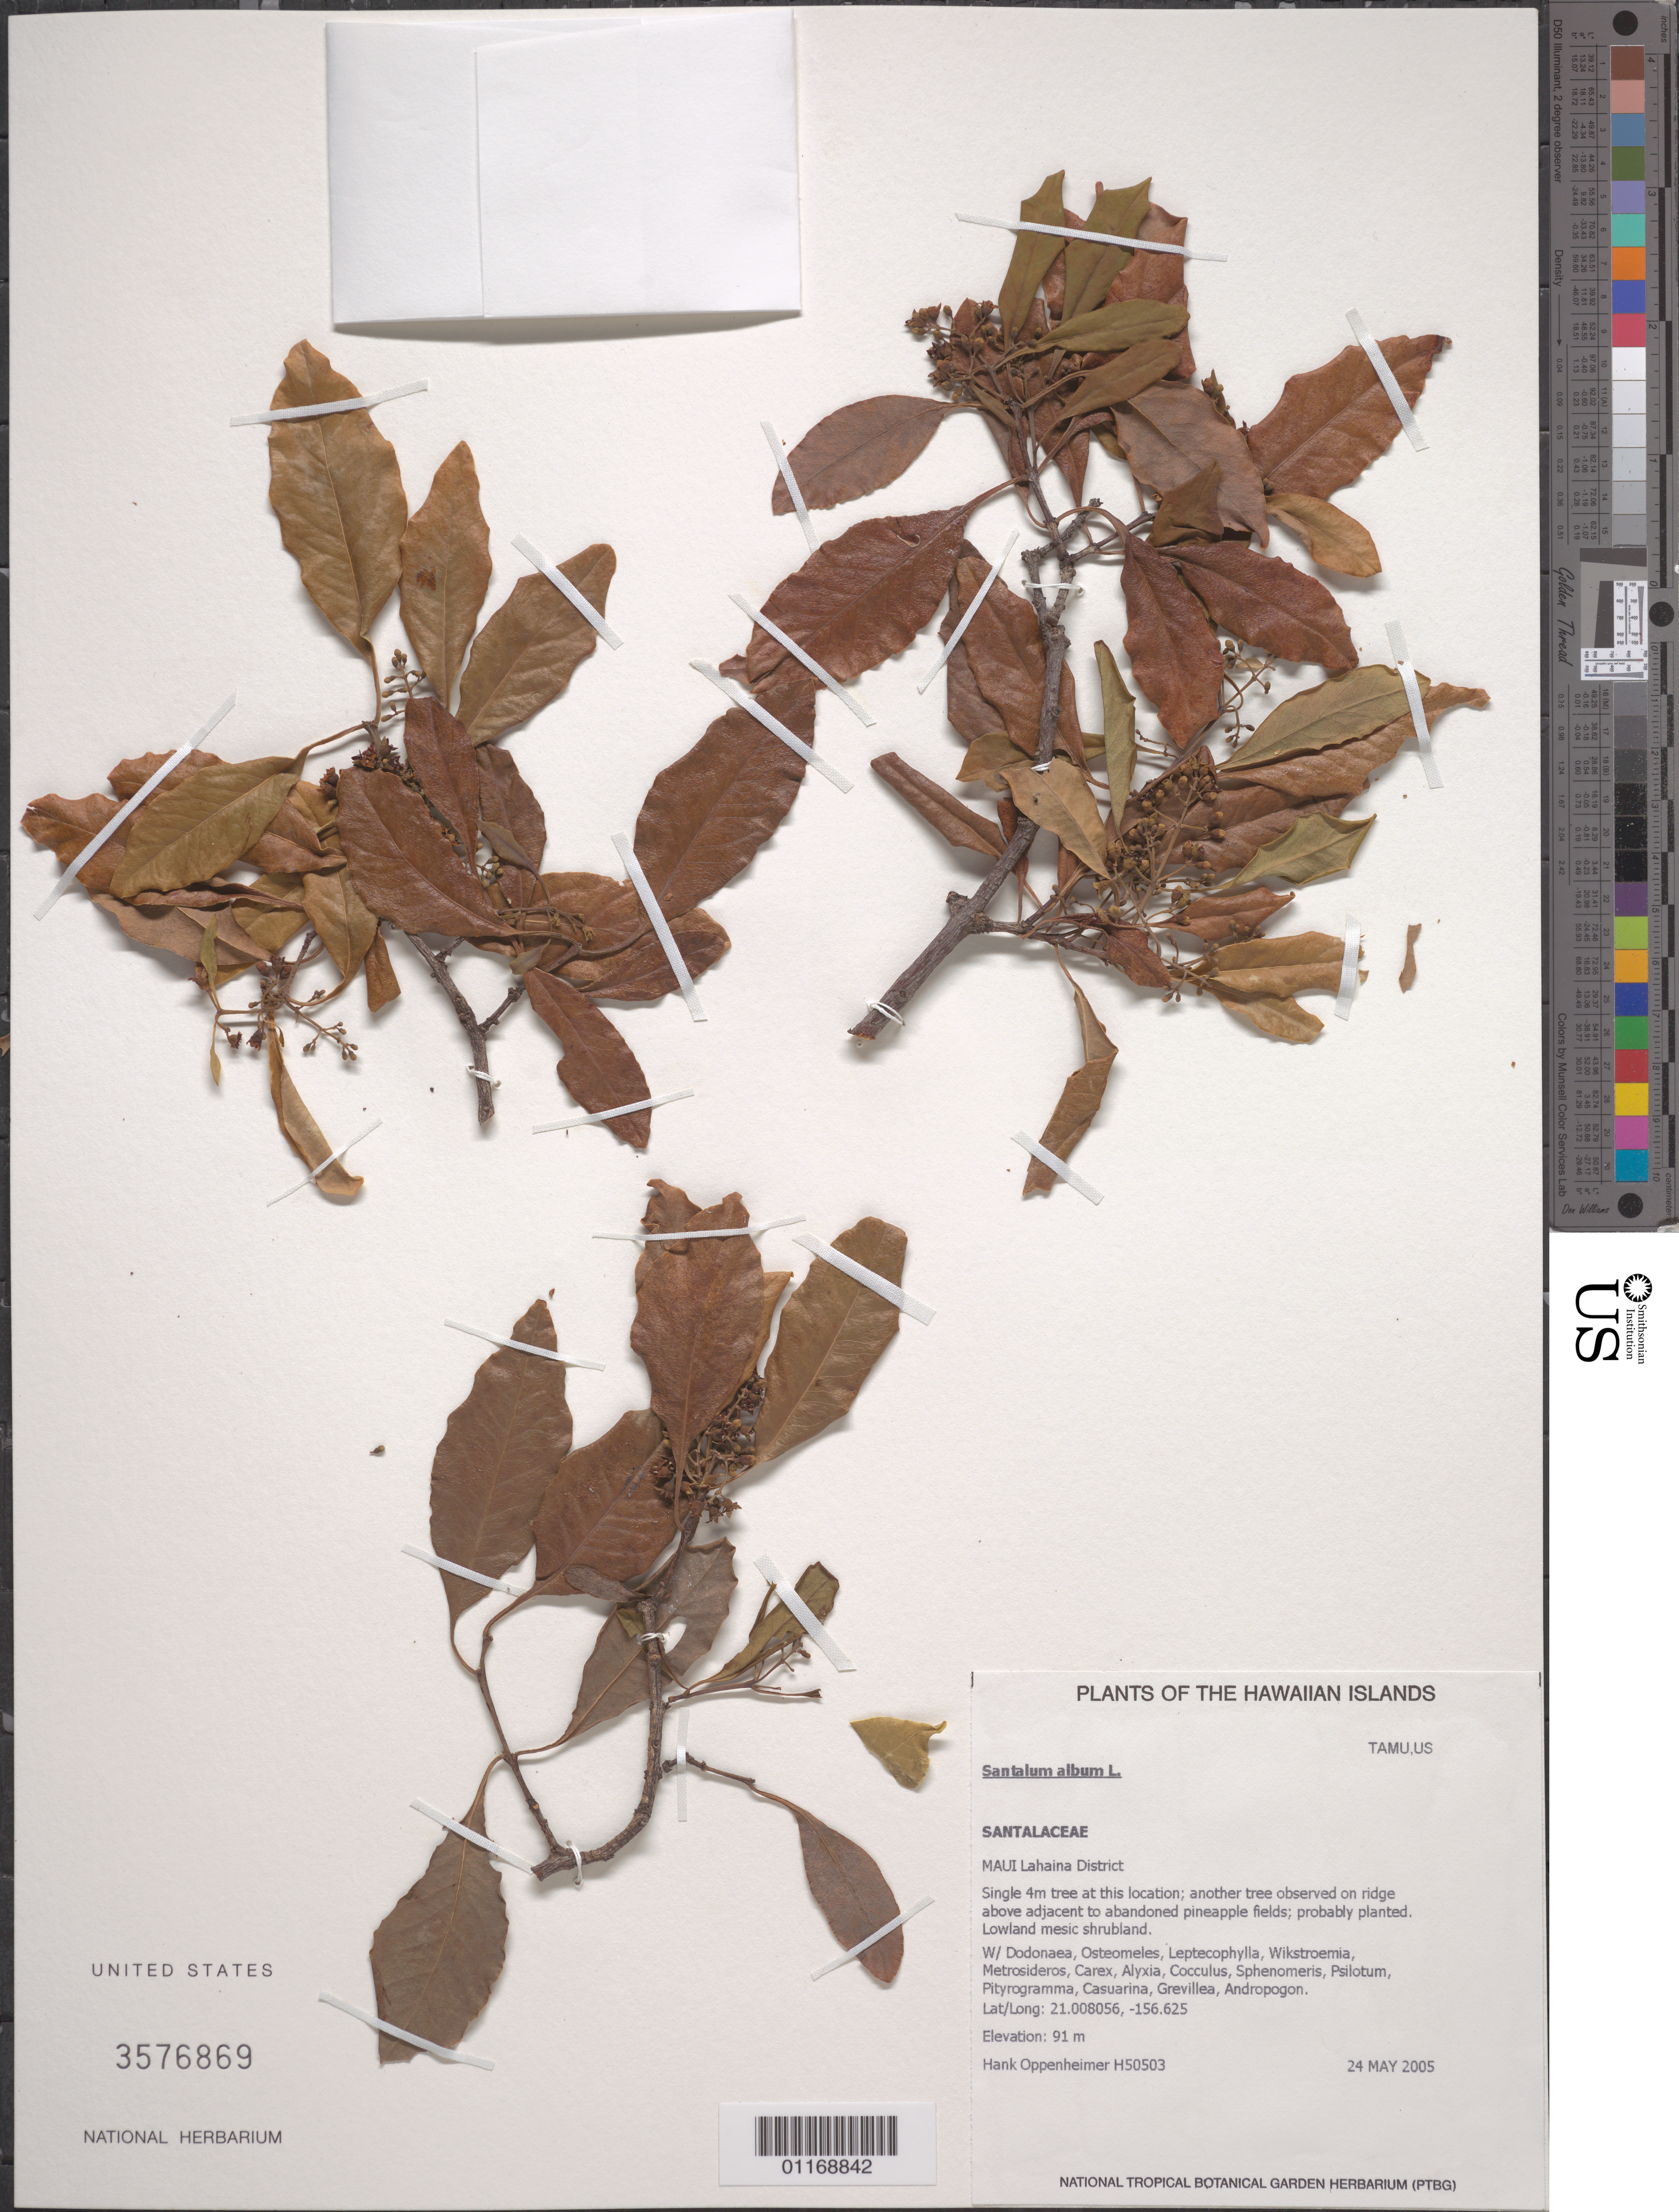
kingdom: Plantae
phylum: Tracheophyta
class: Magnoliopsida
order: Santalales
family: Santalaceae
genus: Santalum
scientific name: Santalum album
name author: L.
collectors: H. Oppenheimer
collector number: H50503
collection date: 2005-05-24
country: United States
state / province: Hawaii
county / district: Maui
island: Maui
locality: Lahaina District.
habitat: Lowland mesic shrubland.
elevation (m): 91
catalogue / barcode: US 3576869